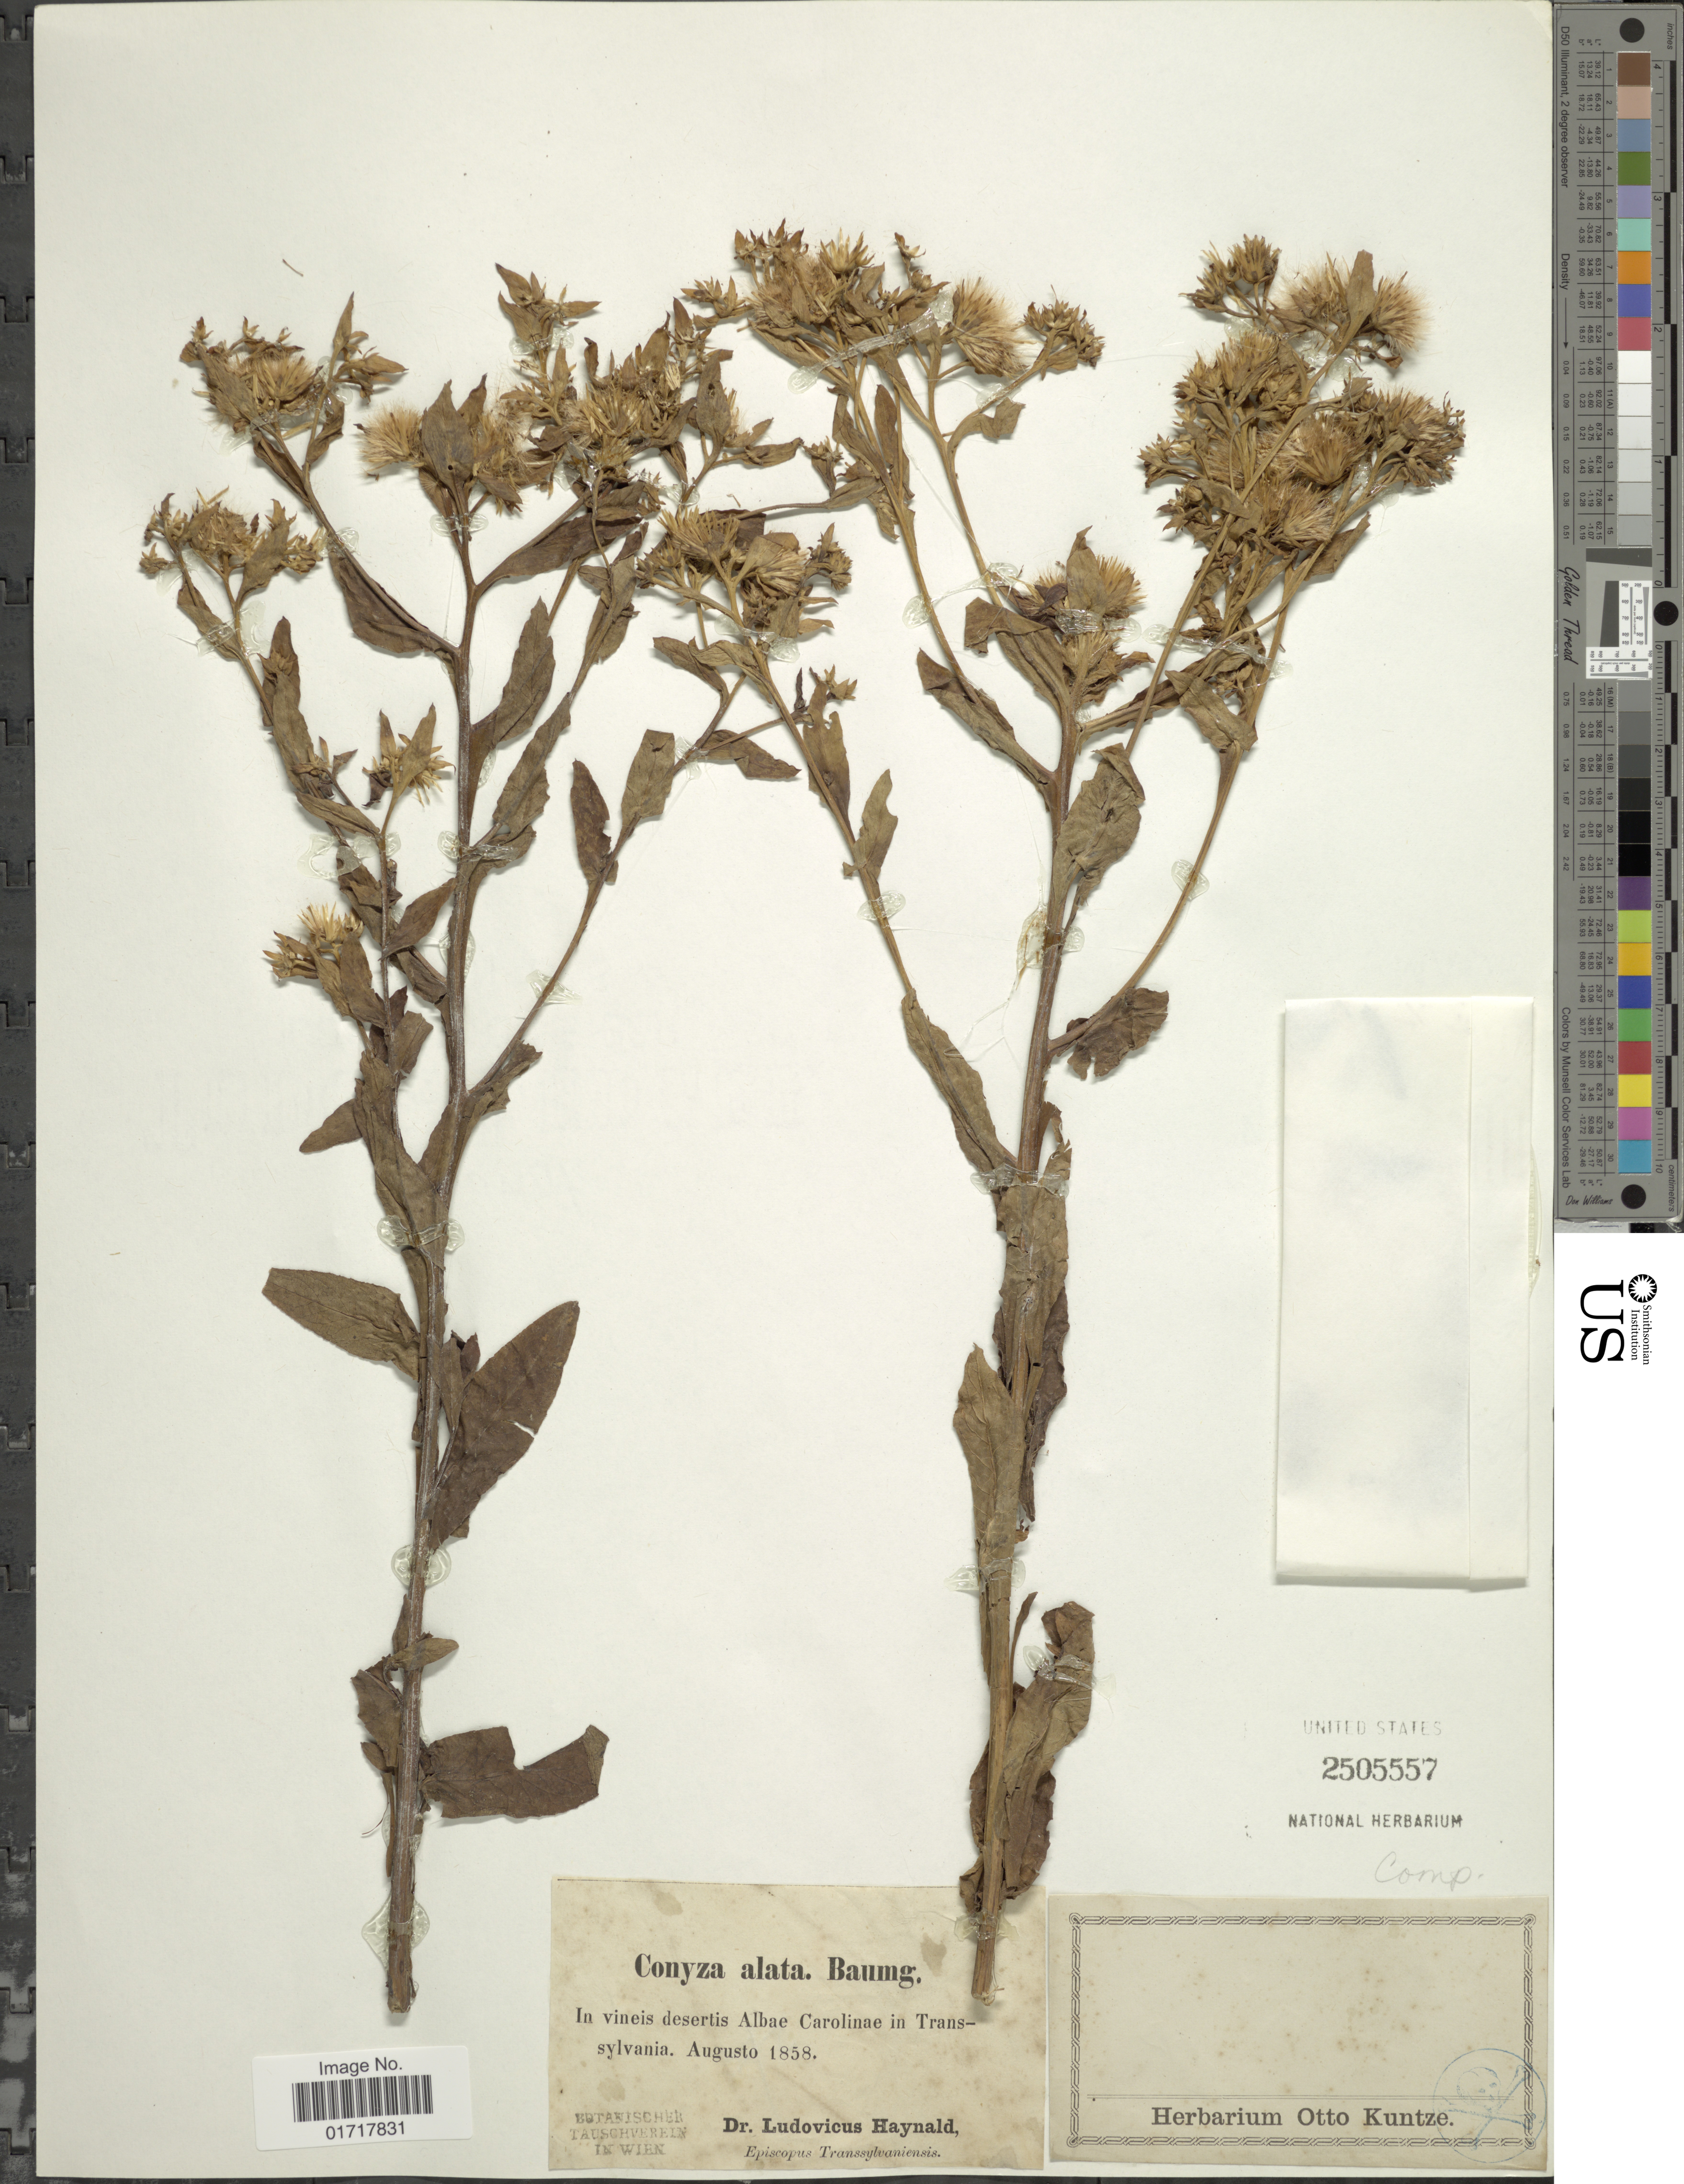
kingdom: Plantae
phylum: Tracheophyta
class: Magnoliopsida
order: Asterales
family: Asteraceae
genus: Conyza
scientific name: Conyza alata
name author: (D. Don) Roxb.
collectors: L. Haynald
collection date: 1858-08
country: Romania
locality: In vineis desertis Albae Carolinae in Trans-sylvania.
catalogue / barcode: US 2505557